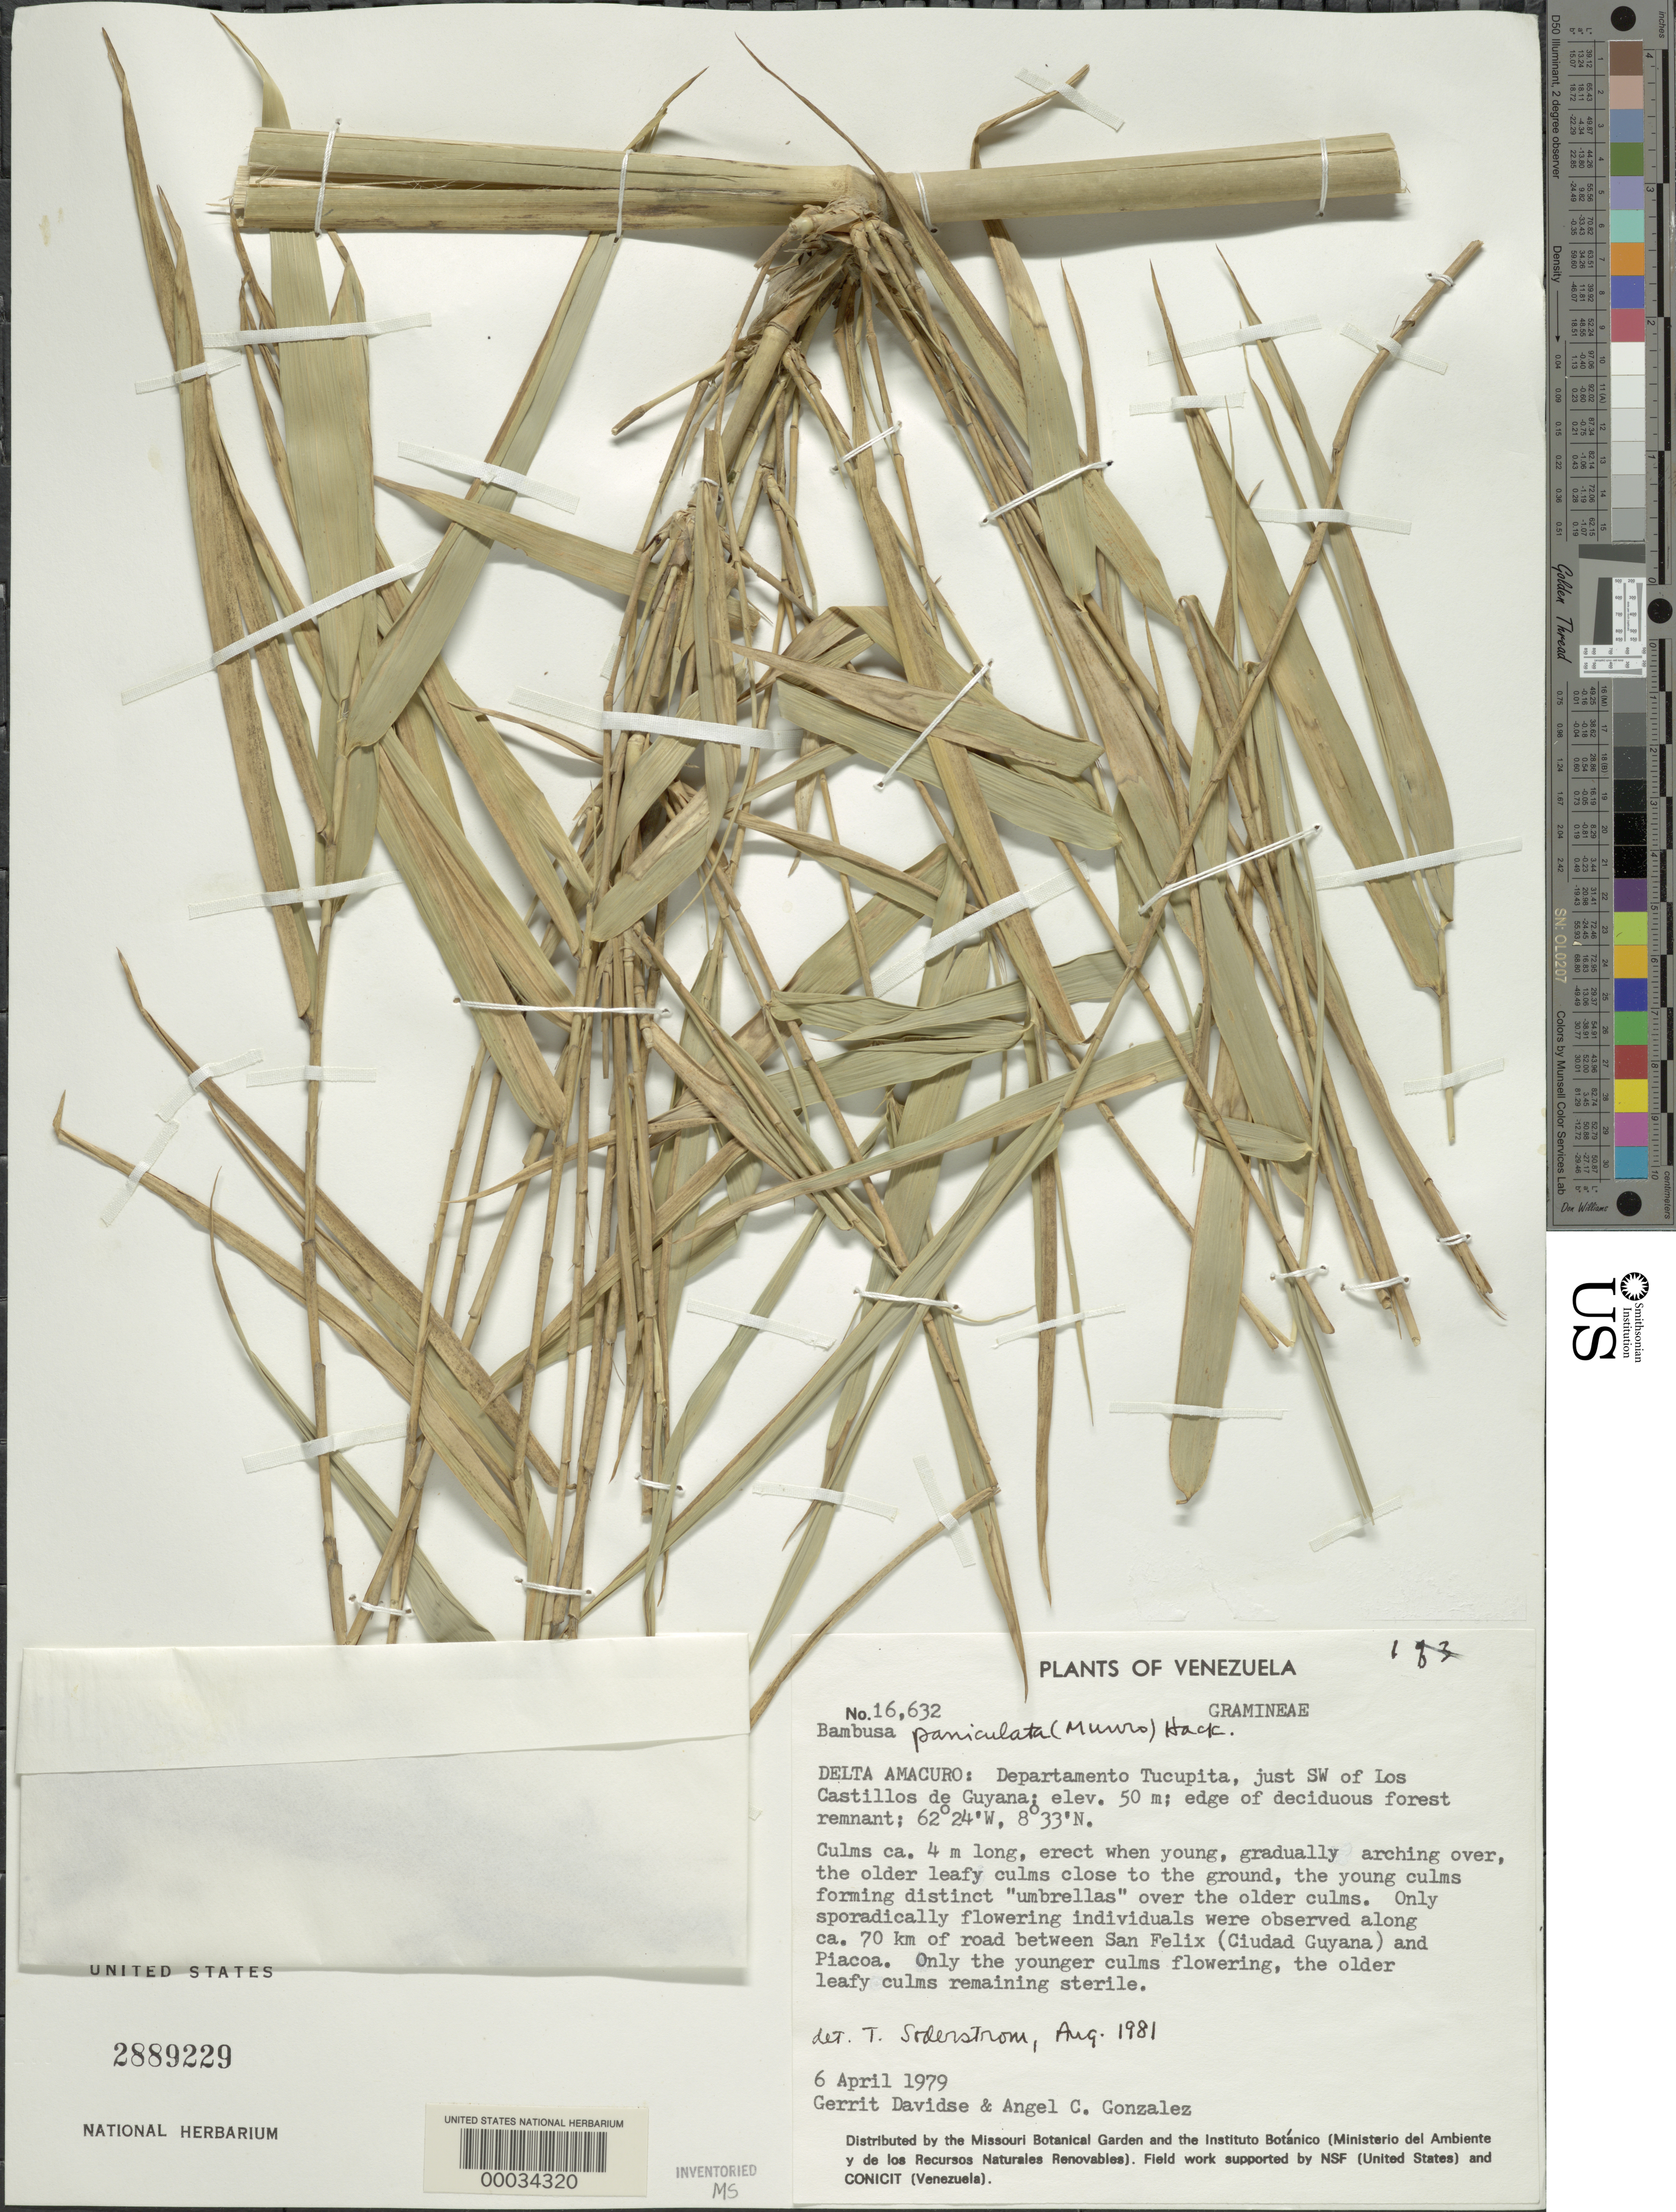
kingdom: Plantae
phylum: Tracheophyta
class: Liliopsida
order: Poales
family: Poaceae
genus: Guadua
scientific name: Guadua venezuelae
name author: Munro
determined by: McMurchie, Elizabeth, (UNITED STATES)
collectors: G. Davidse & A. C. González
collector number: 16632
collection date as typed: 06 Apr 1979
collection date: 1979-04-06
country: Venezuela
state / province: Delta Amacuro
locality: Tucupita, los castillos de guyana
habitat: edge of deciduous forest remnant.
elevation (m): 50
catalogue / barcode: US 2889229